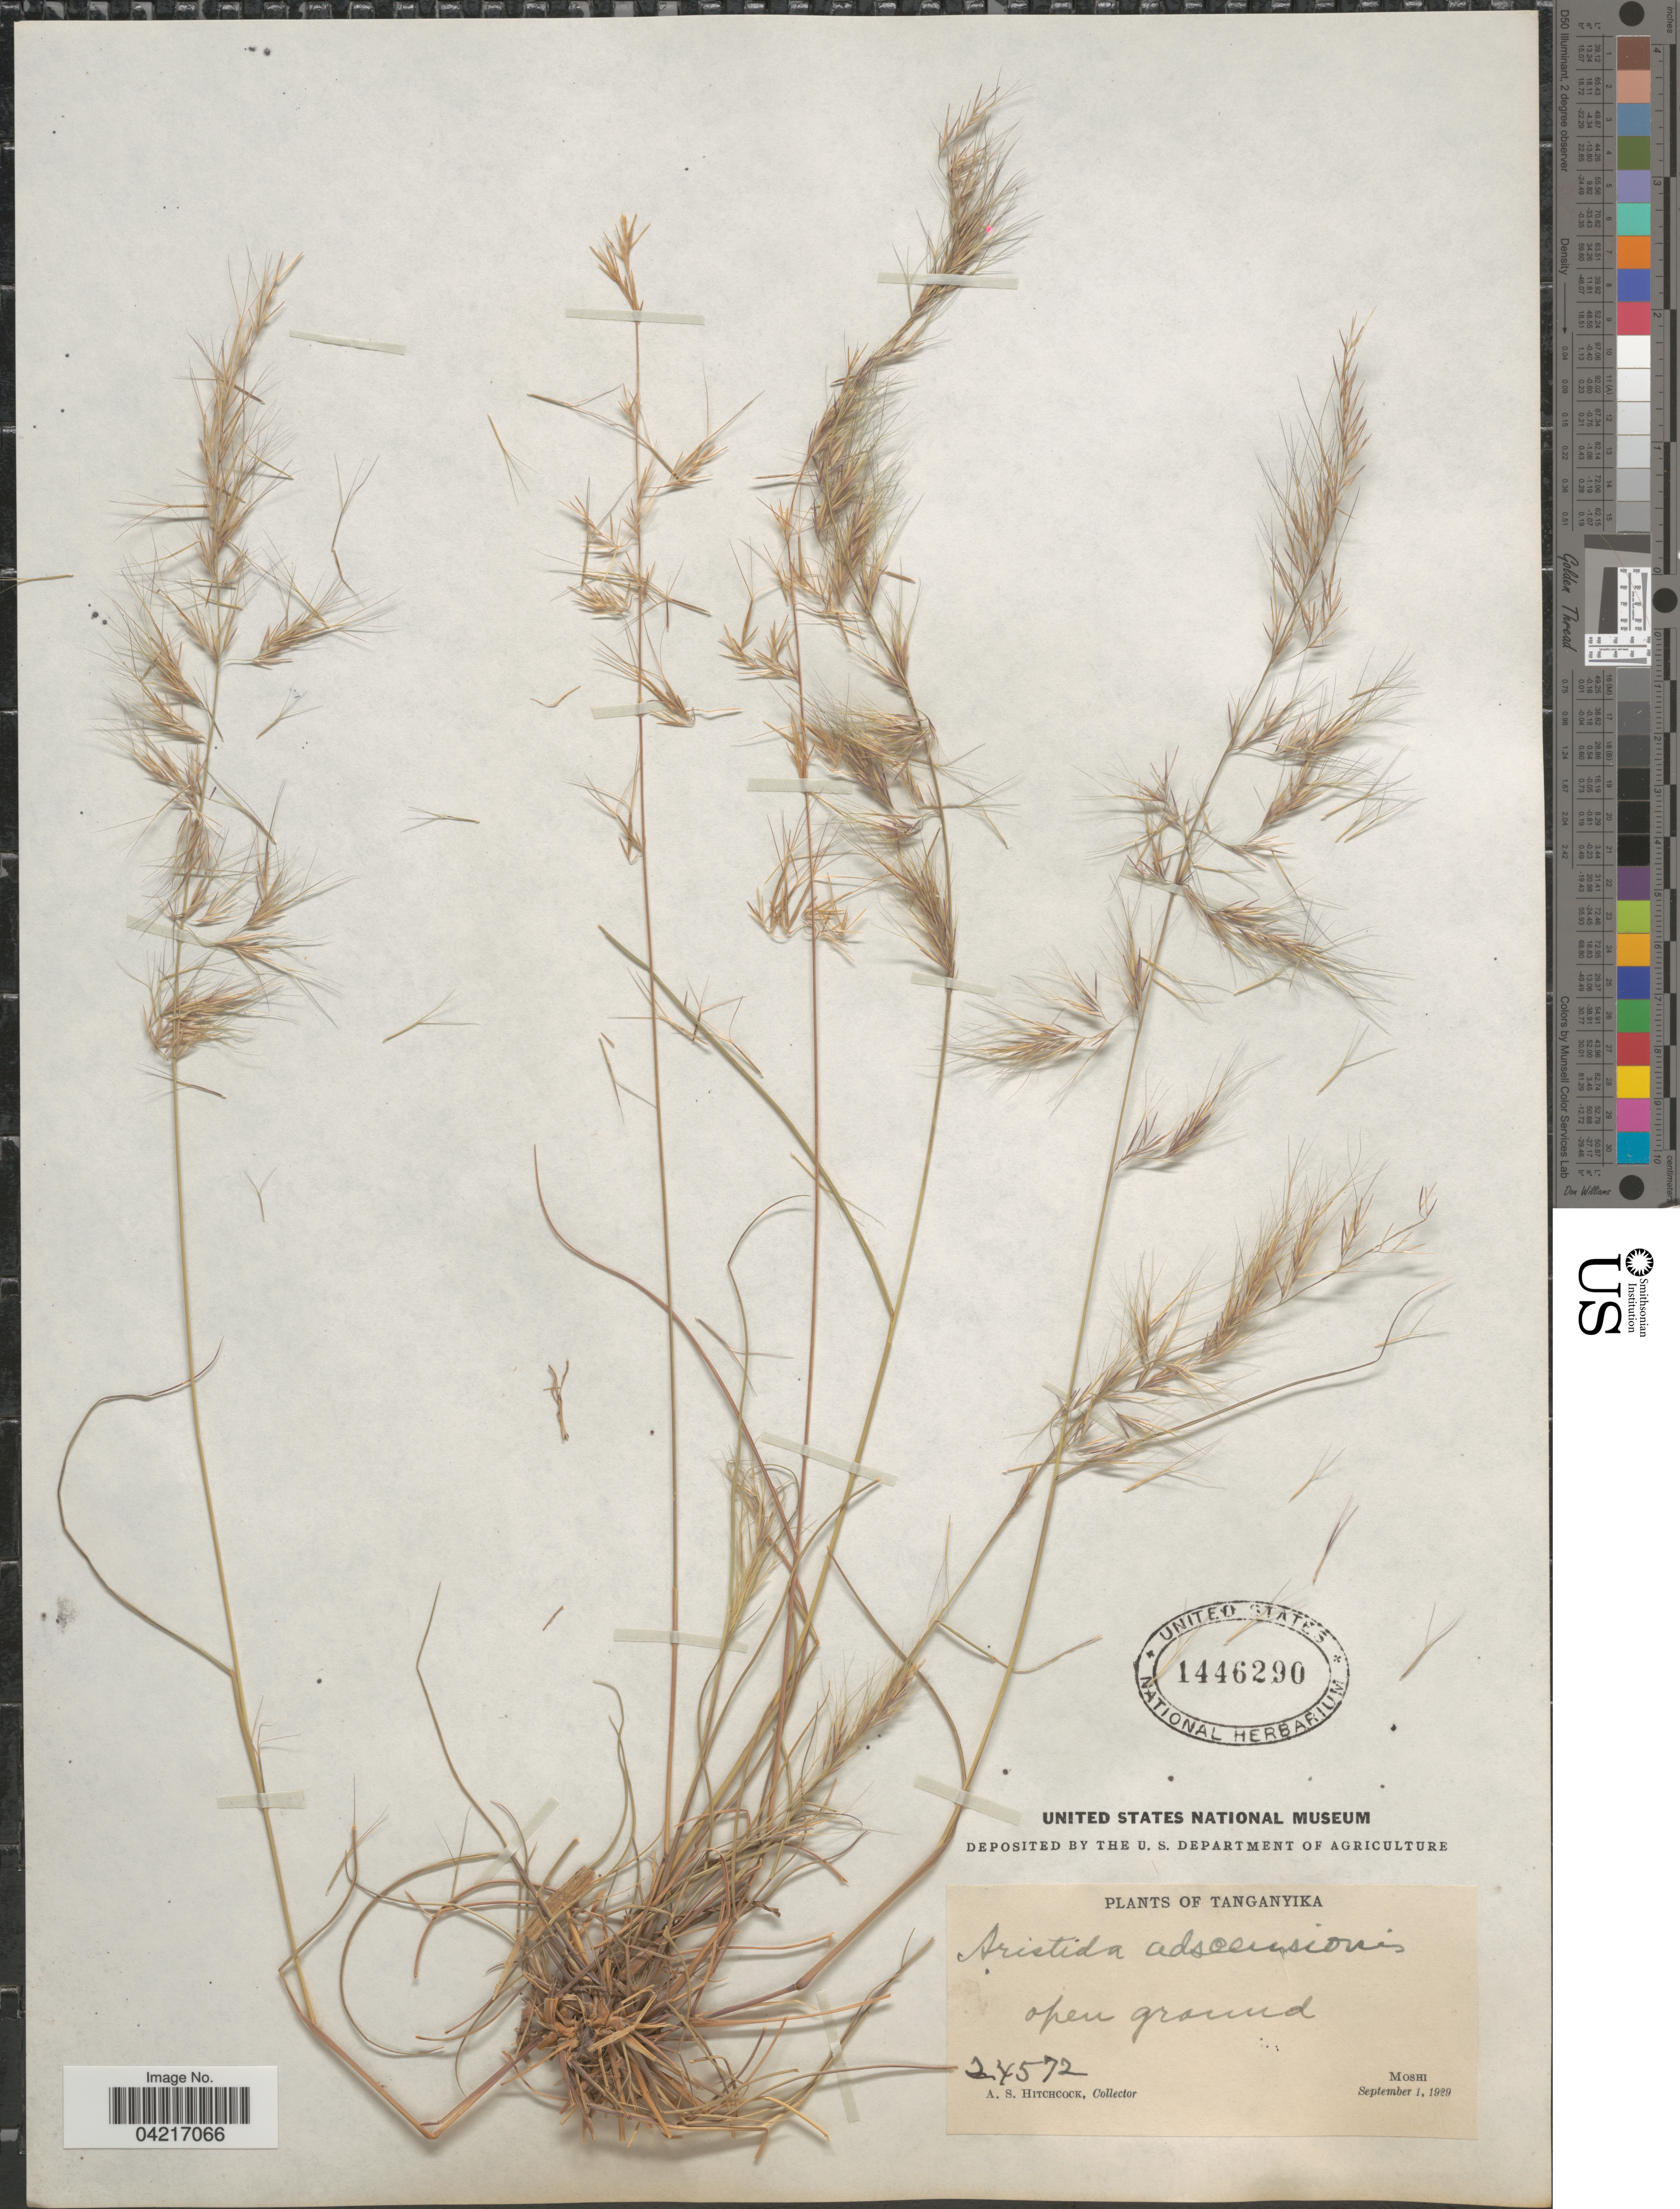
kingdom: Plantae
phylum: Tracheophyta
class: Liliopsida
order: Poales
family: Poaceae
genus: Aristida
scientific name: Aristida adscensionis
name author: L.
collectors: A. S. Hitchcock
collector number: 24572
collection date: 1929-09-01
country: Tanzania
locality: Tanganyika. Open ground. Moshi.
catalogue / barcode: US 1446290